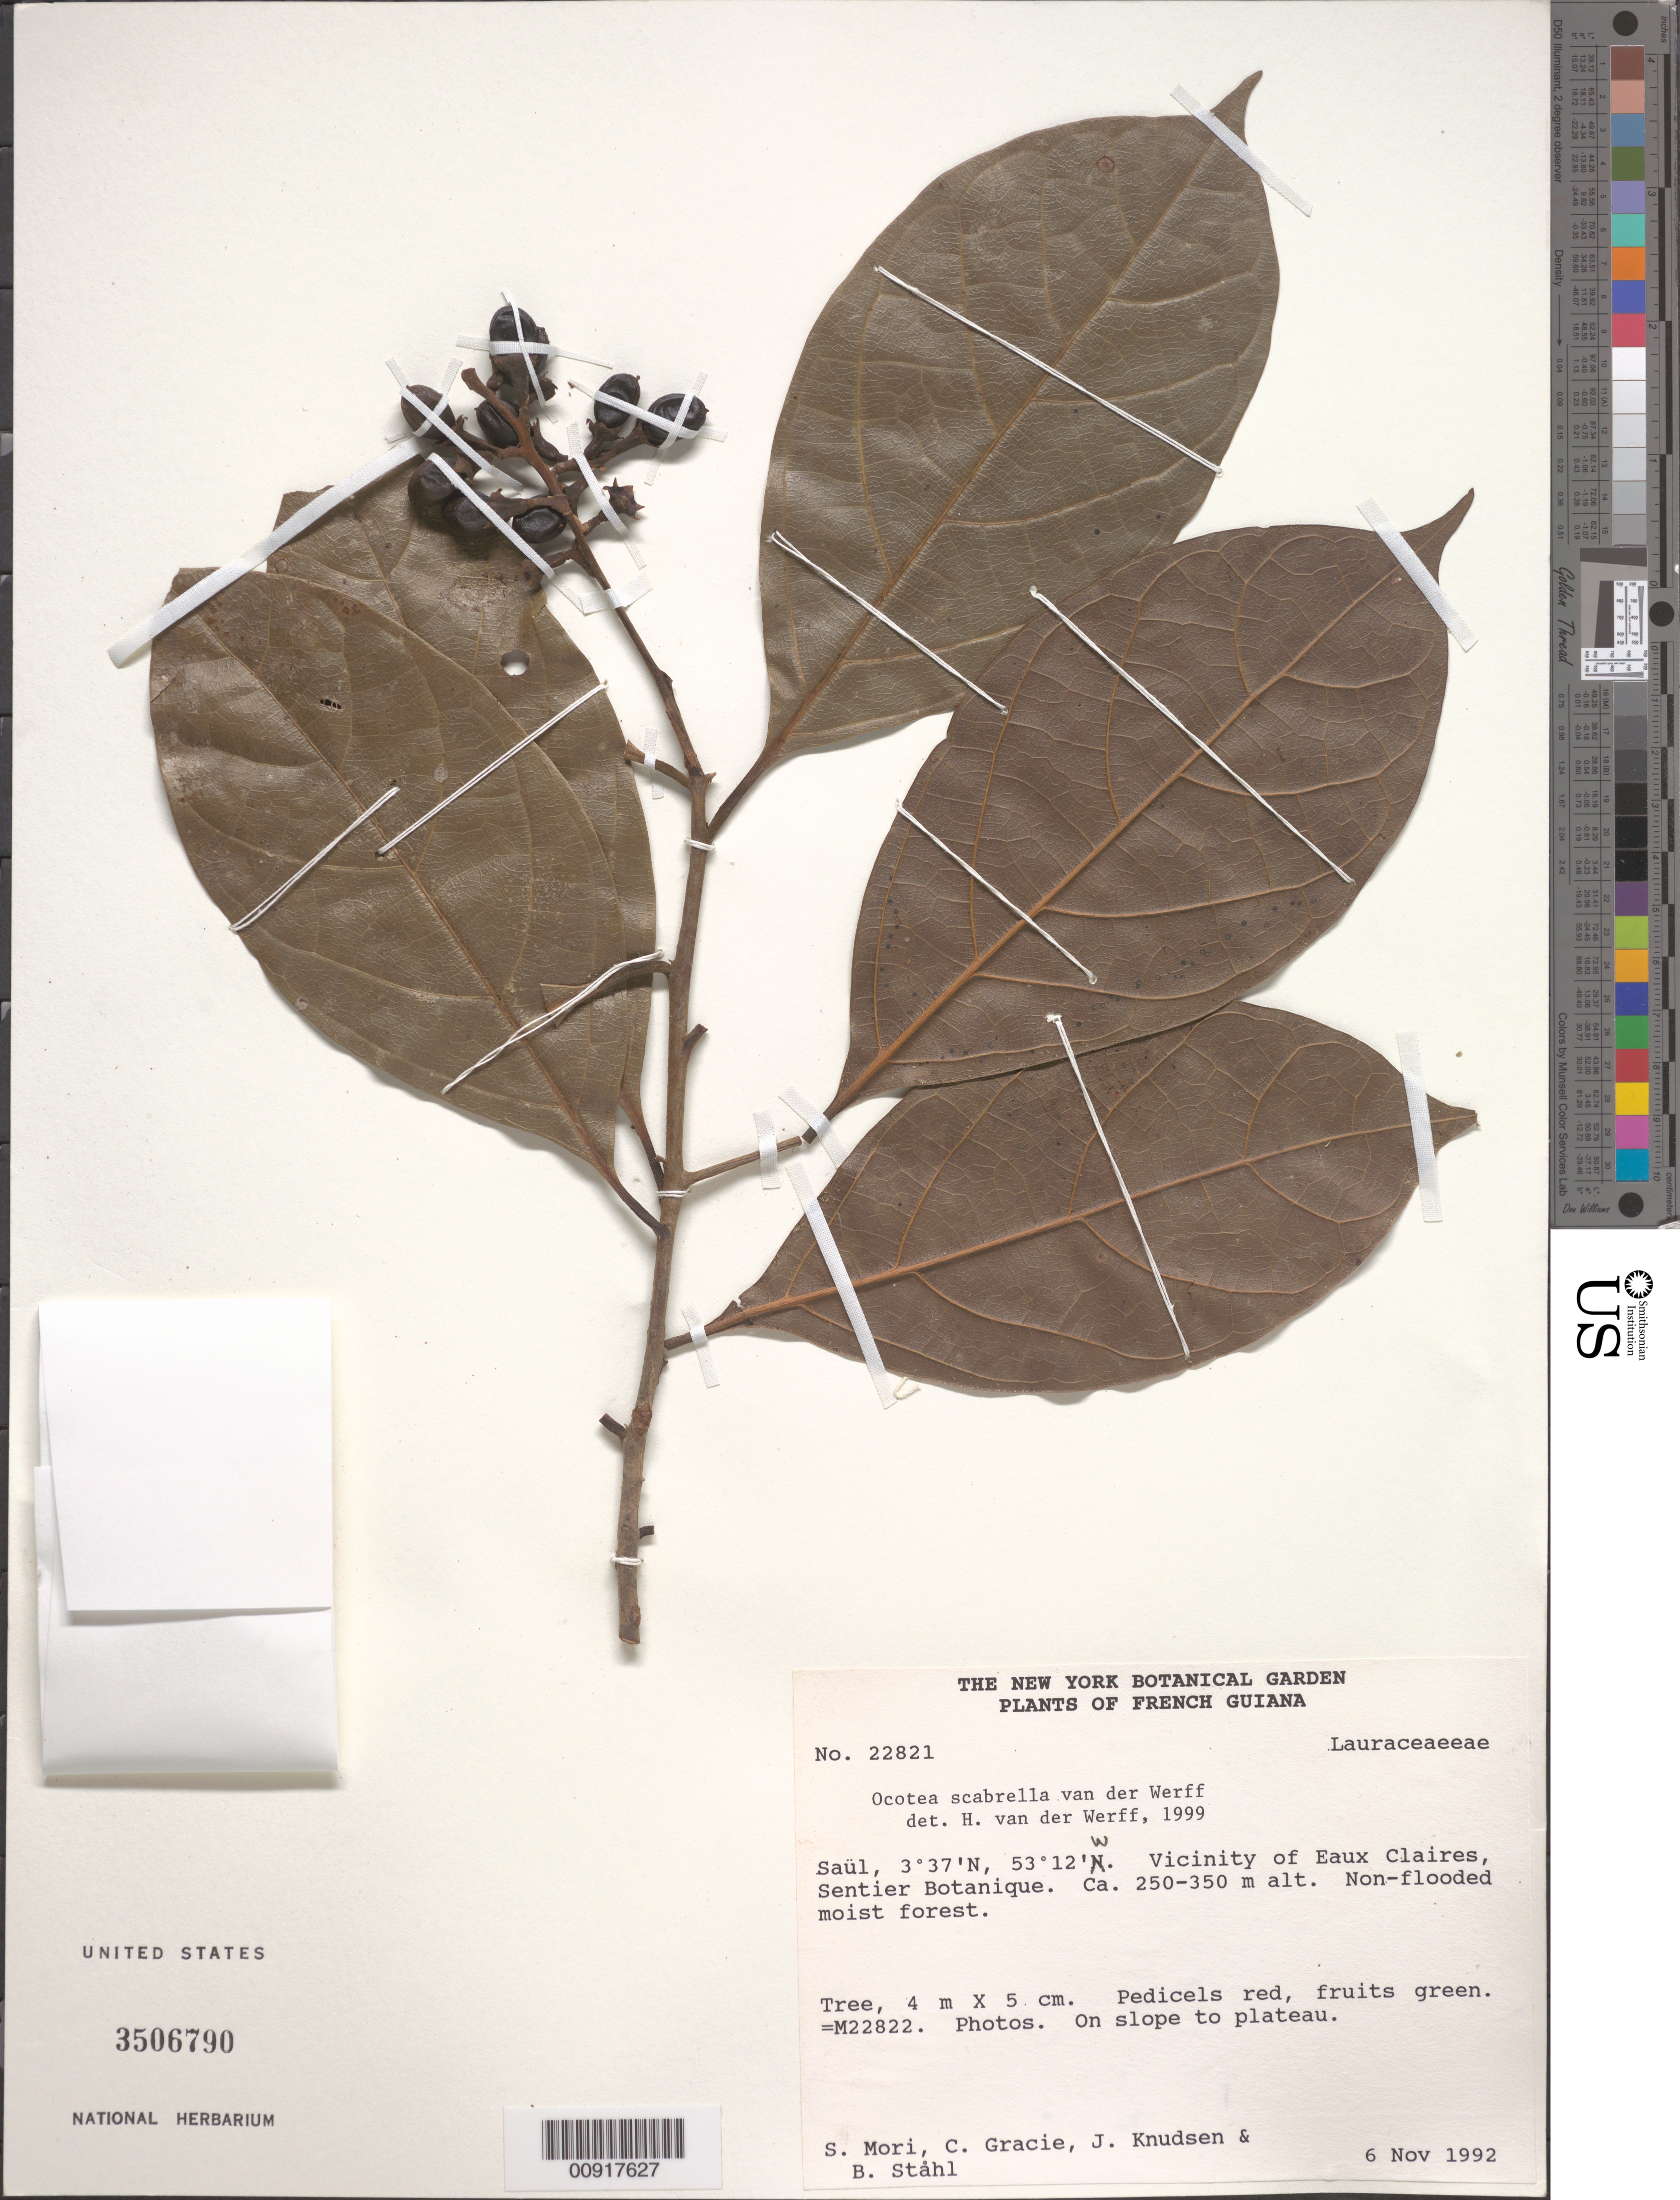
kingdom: Plantae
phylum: Tracheophyta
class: Magnoliopsida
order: Laurales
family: Lauraceae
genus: Ocotea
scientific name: Ocotea scabrella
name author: van der Werff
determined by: van der Werff, H., (MO), Missouri Botanical Garden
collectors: S. Mori, C. A. Gracie, J. Knudsen & B. Ståhl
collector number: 22821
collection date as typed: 6-Nov-92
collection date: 1992-11-06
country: French Guiana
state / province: Saint-Laurent-du-Maroni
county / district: Saül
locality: Saül, vicinity of Eaux Claires, Sentier Botanique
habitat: Non-flooded moist forest; slope to plateau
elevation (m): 250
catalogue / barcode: US 3506790